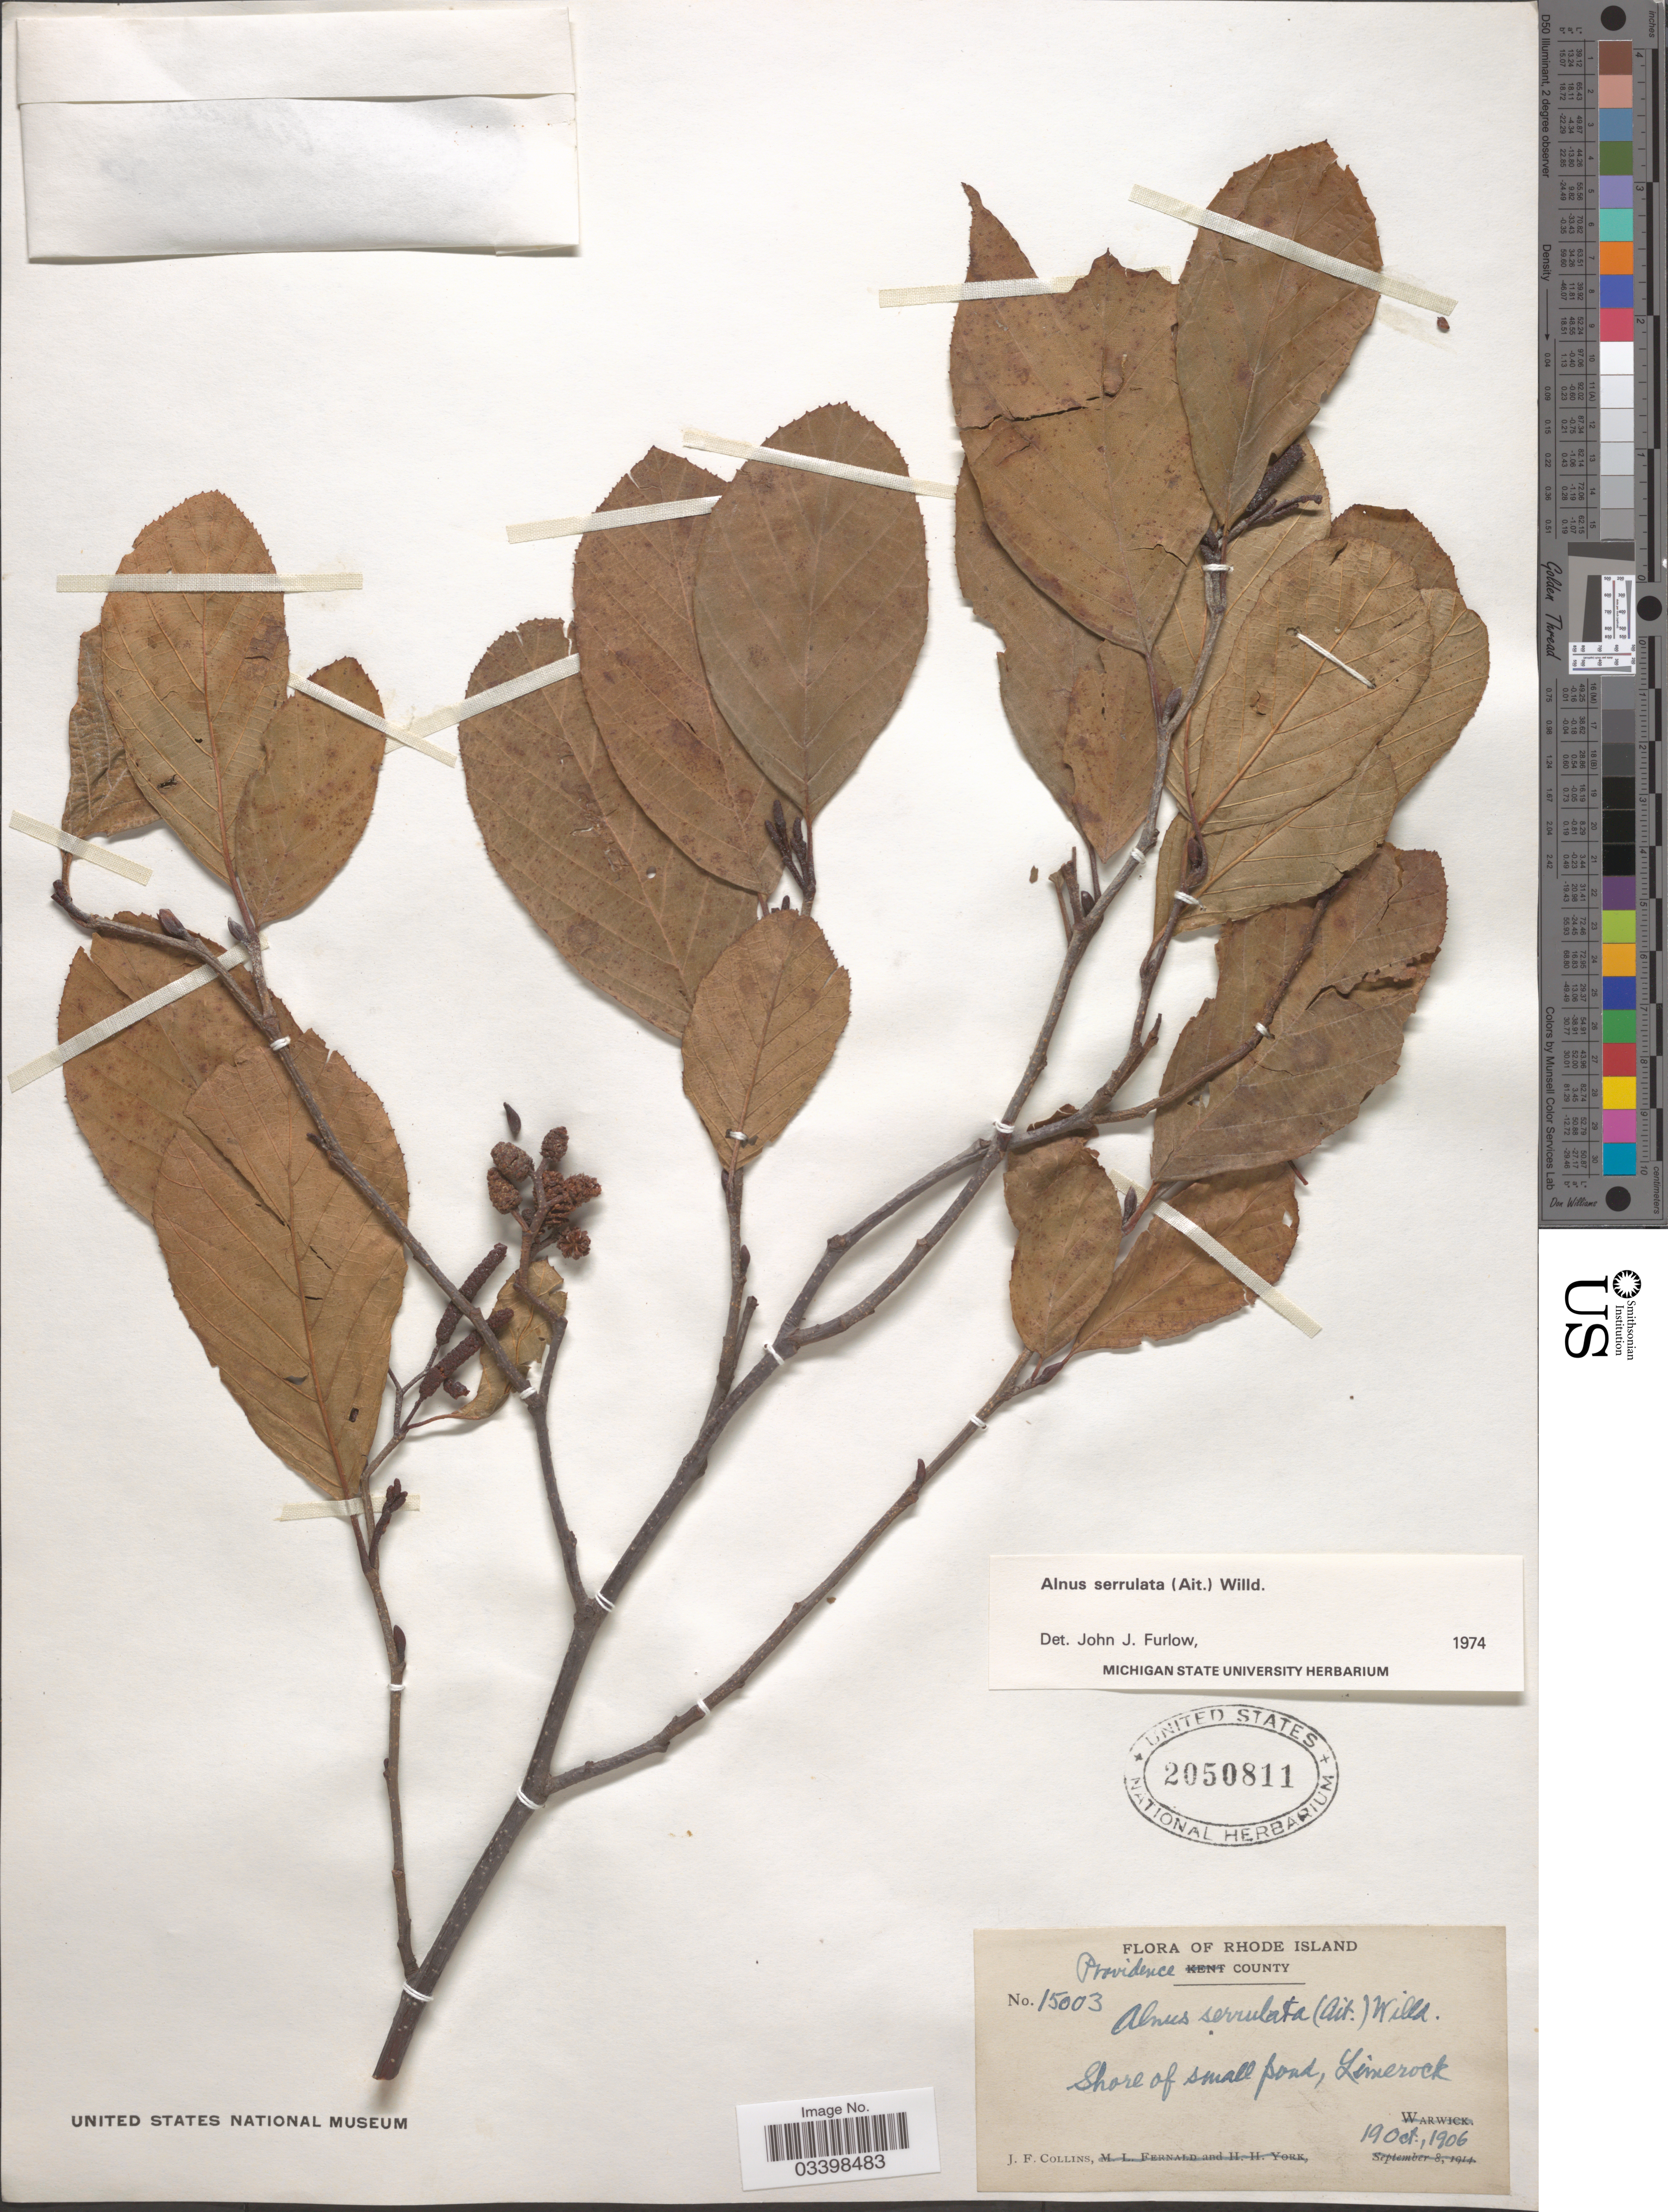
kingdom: Plantae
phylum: Tracheophyta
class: Magnoliopsida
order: Fagales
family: Betulaceae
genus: Alnus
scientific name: Alnus serrulata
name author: (Aiton) Willd.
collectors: J. Collins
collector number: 15003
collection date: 1906-10-19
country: United States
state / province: Rhode Island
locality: Providence County. Shore of small pond, Limerock.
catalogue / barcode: US 2050811